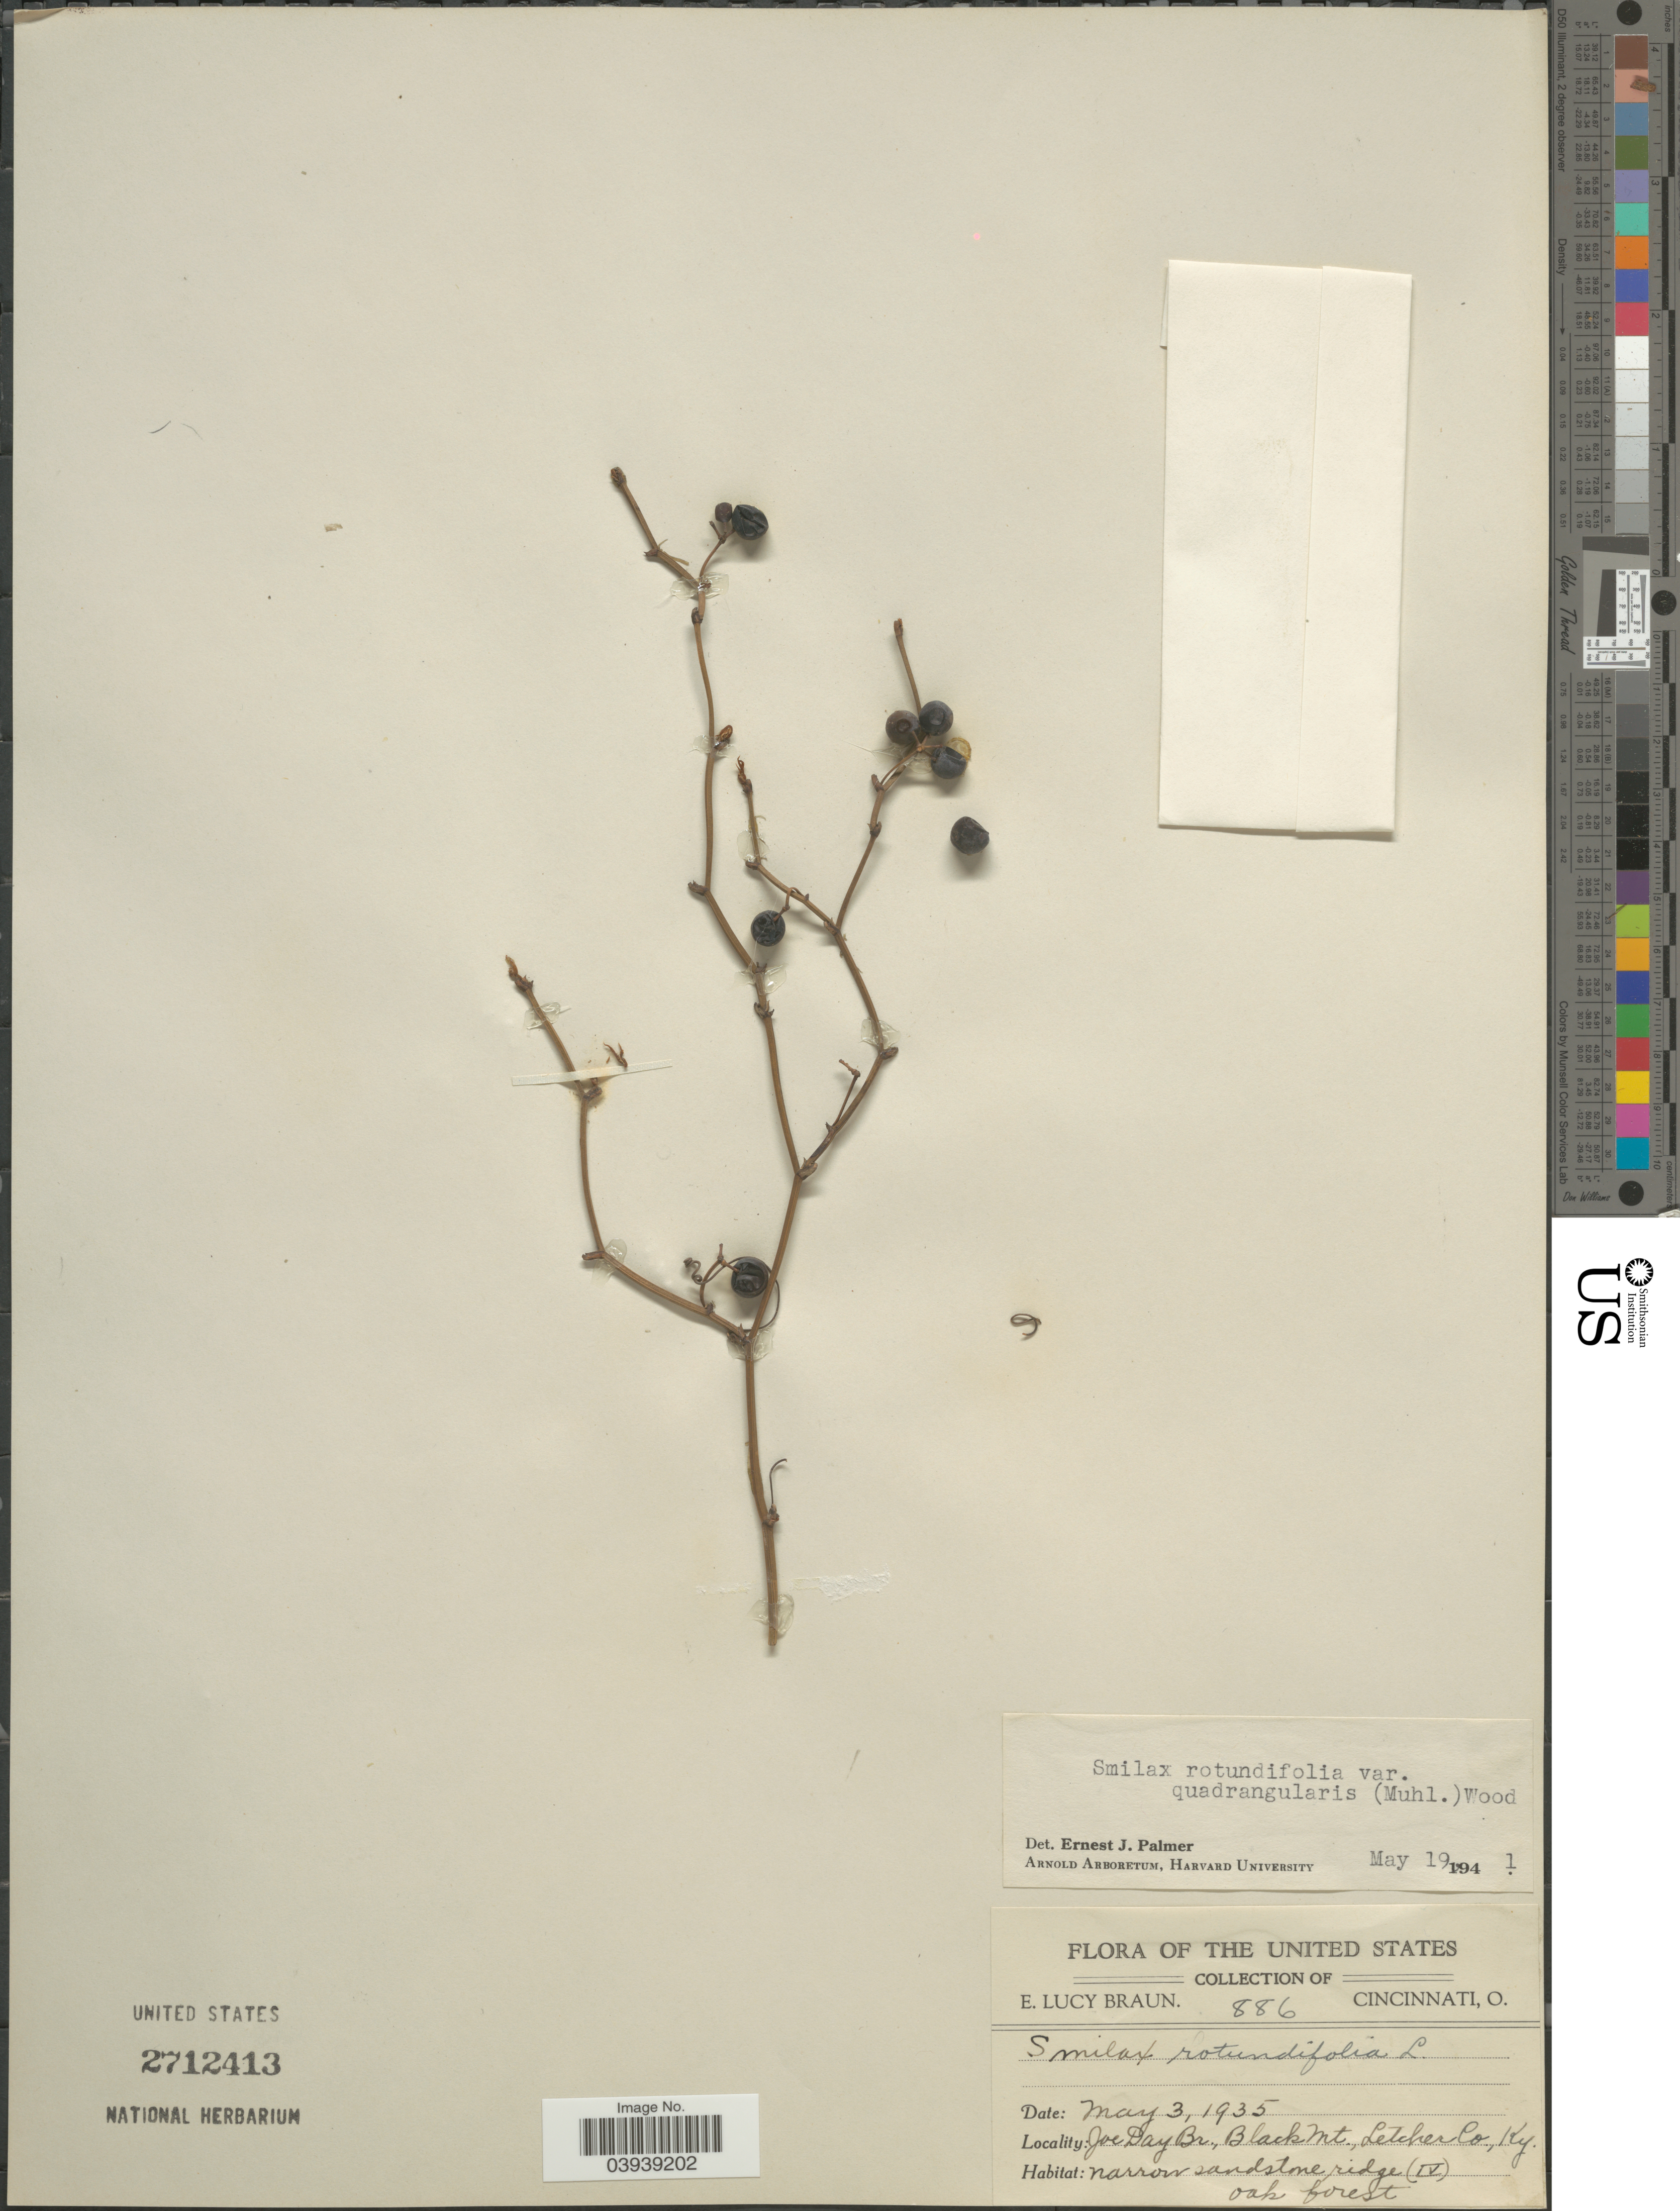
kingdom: Plantae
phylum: Tracheophyta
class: Liliopsida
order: Liliales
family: Smilacaceae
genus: Smilax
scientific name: Smilax rotundifolia var. quadrangularis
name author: (Muhl. ex Willd.) Alph. Wood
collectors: E. L. Braun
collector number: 886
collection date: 1935-05-03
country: United States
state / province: Kentucky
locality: Joe Day Br., Black Mt., Letcher Co. Narrow sandstone ridge (IV) oak forest.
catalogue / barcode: US 2712413